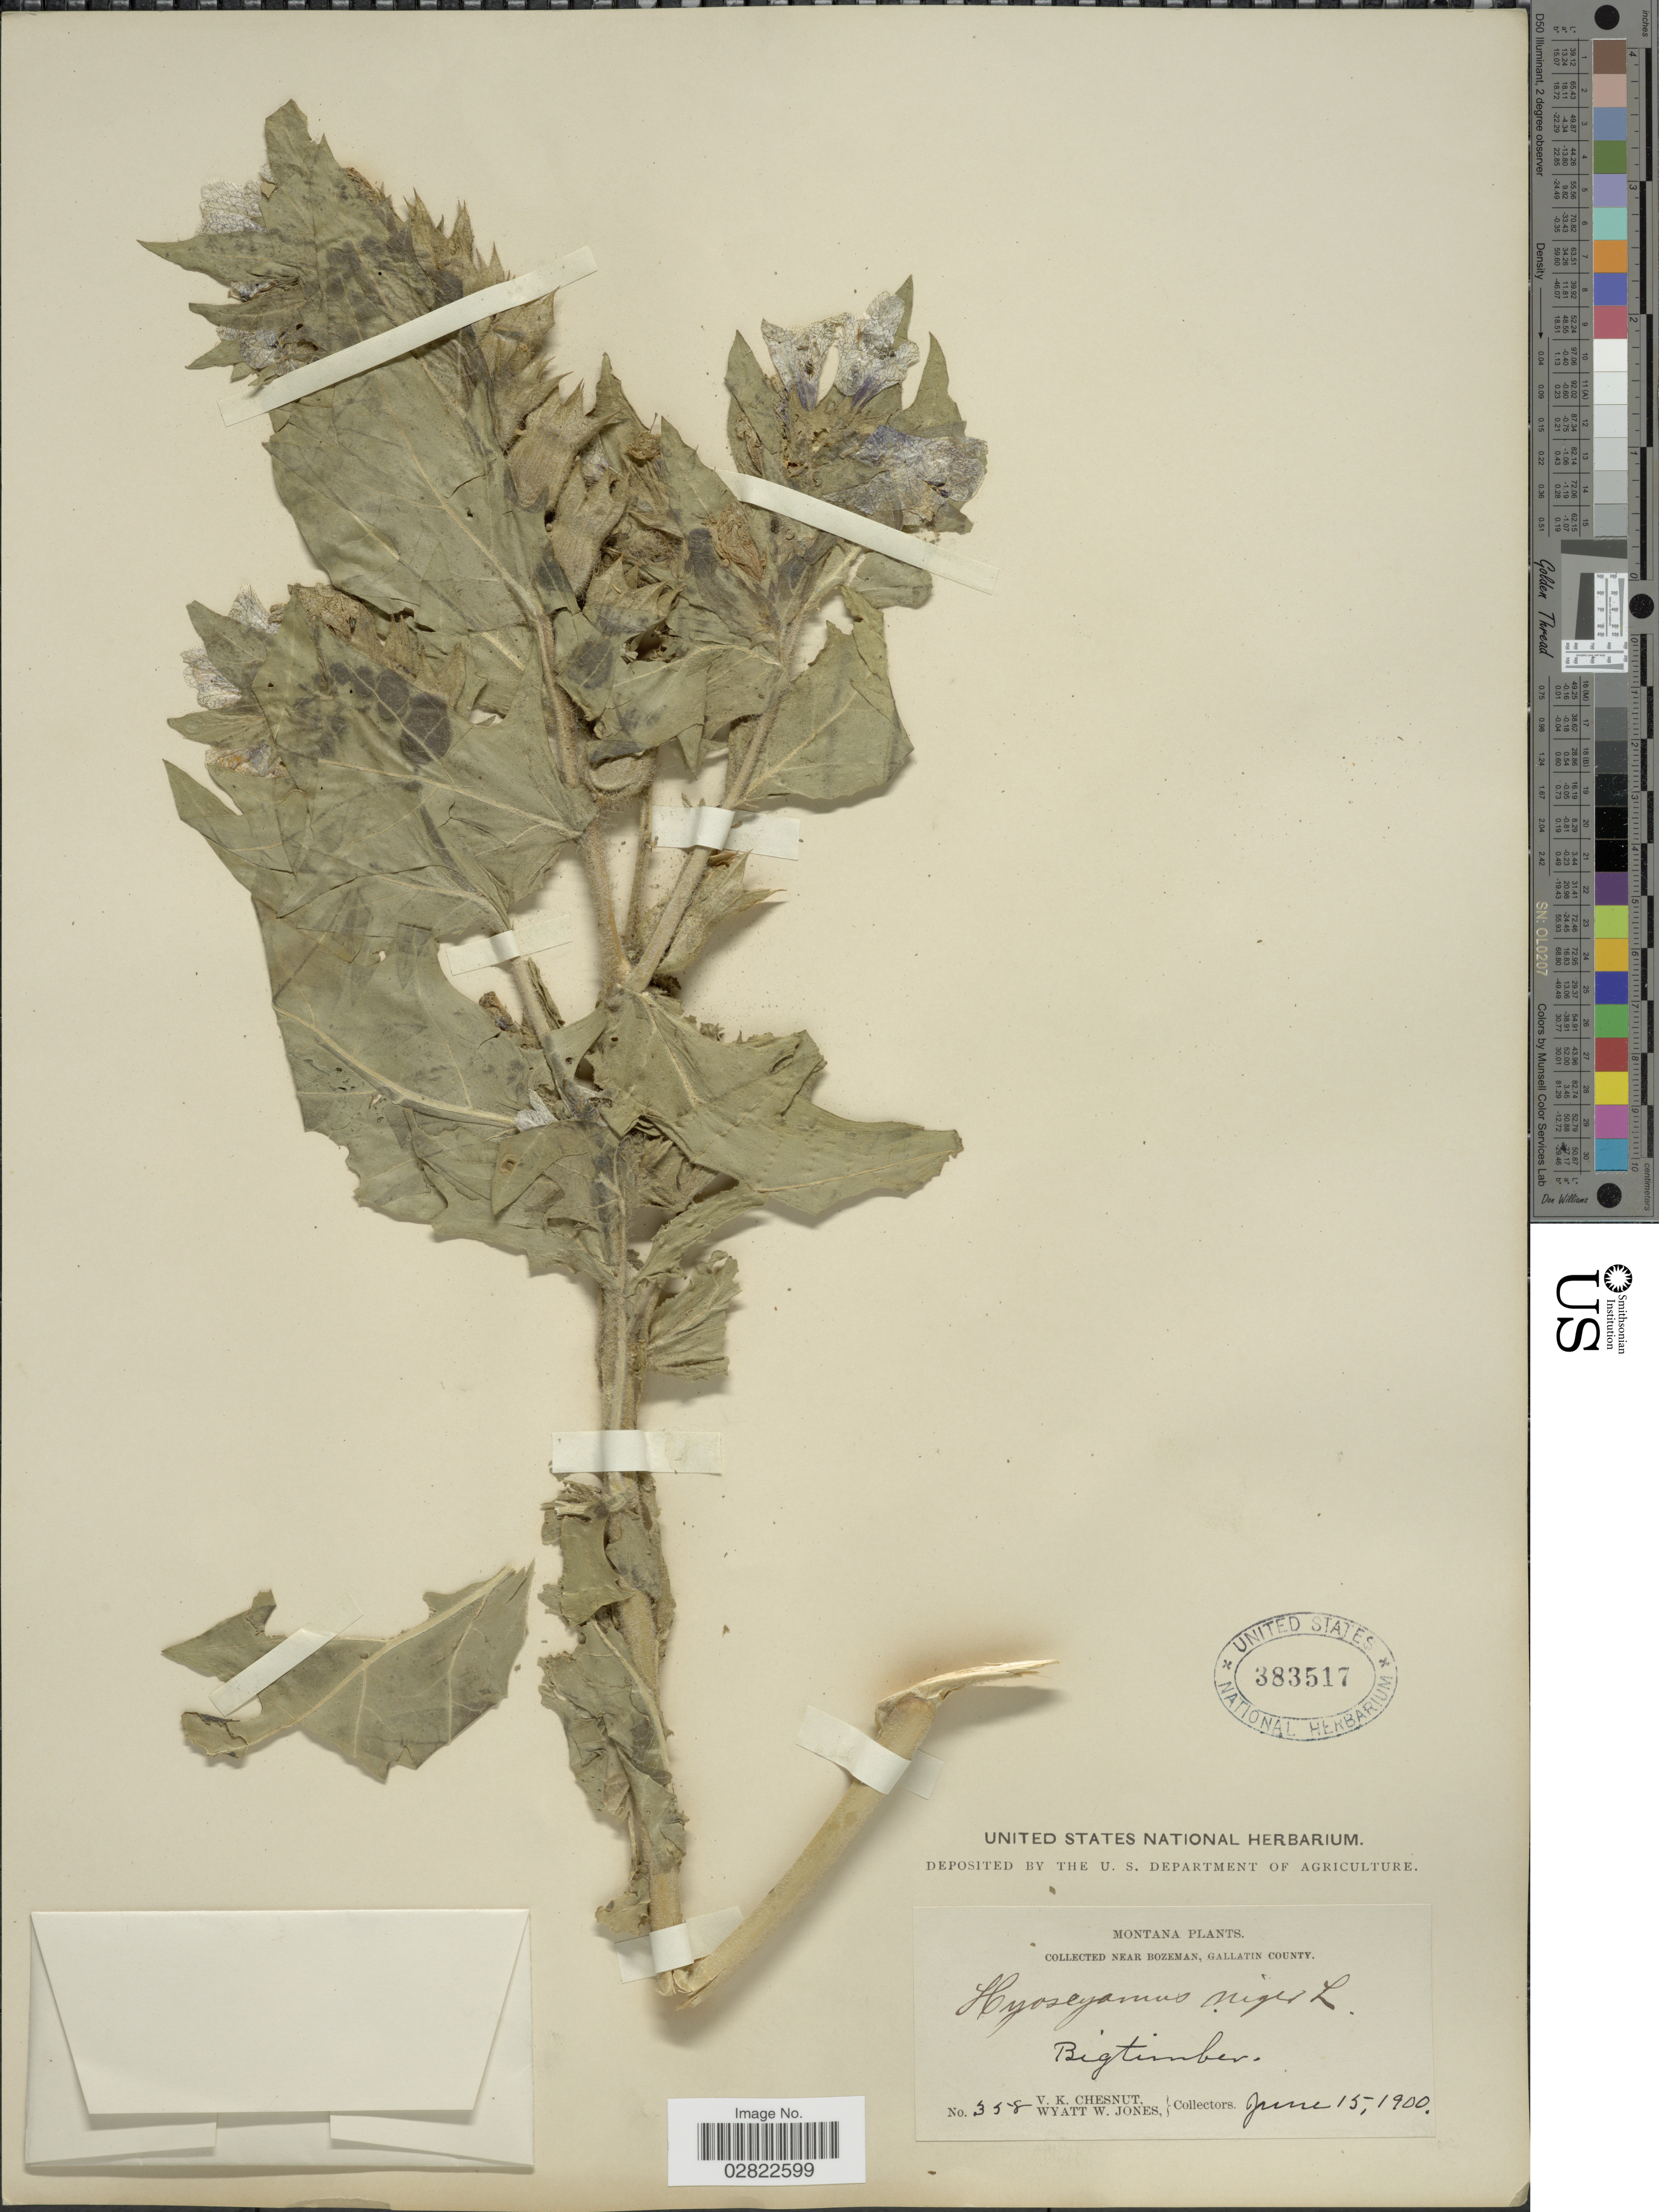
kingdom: Plantae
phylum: Tracheophyta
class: Magnoliopsida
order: Solanales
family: Solanaceae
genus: Hyoscyamus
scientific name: Hyoscyamus niger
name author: L.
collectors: V. Chesnut & W. W. Jones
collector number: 358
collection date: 1900-06-15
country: United States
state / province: Montana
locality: Near Bozeman, Gallatin County, Bigtimber.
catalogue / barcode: US 383517